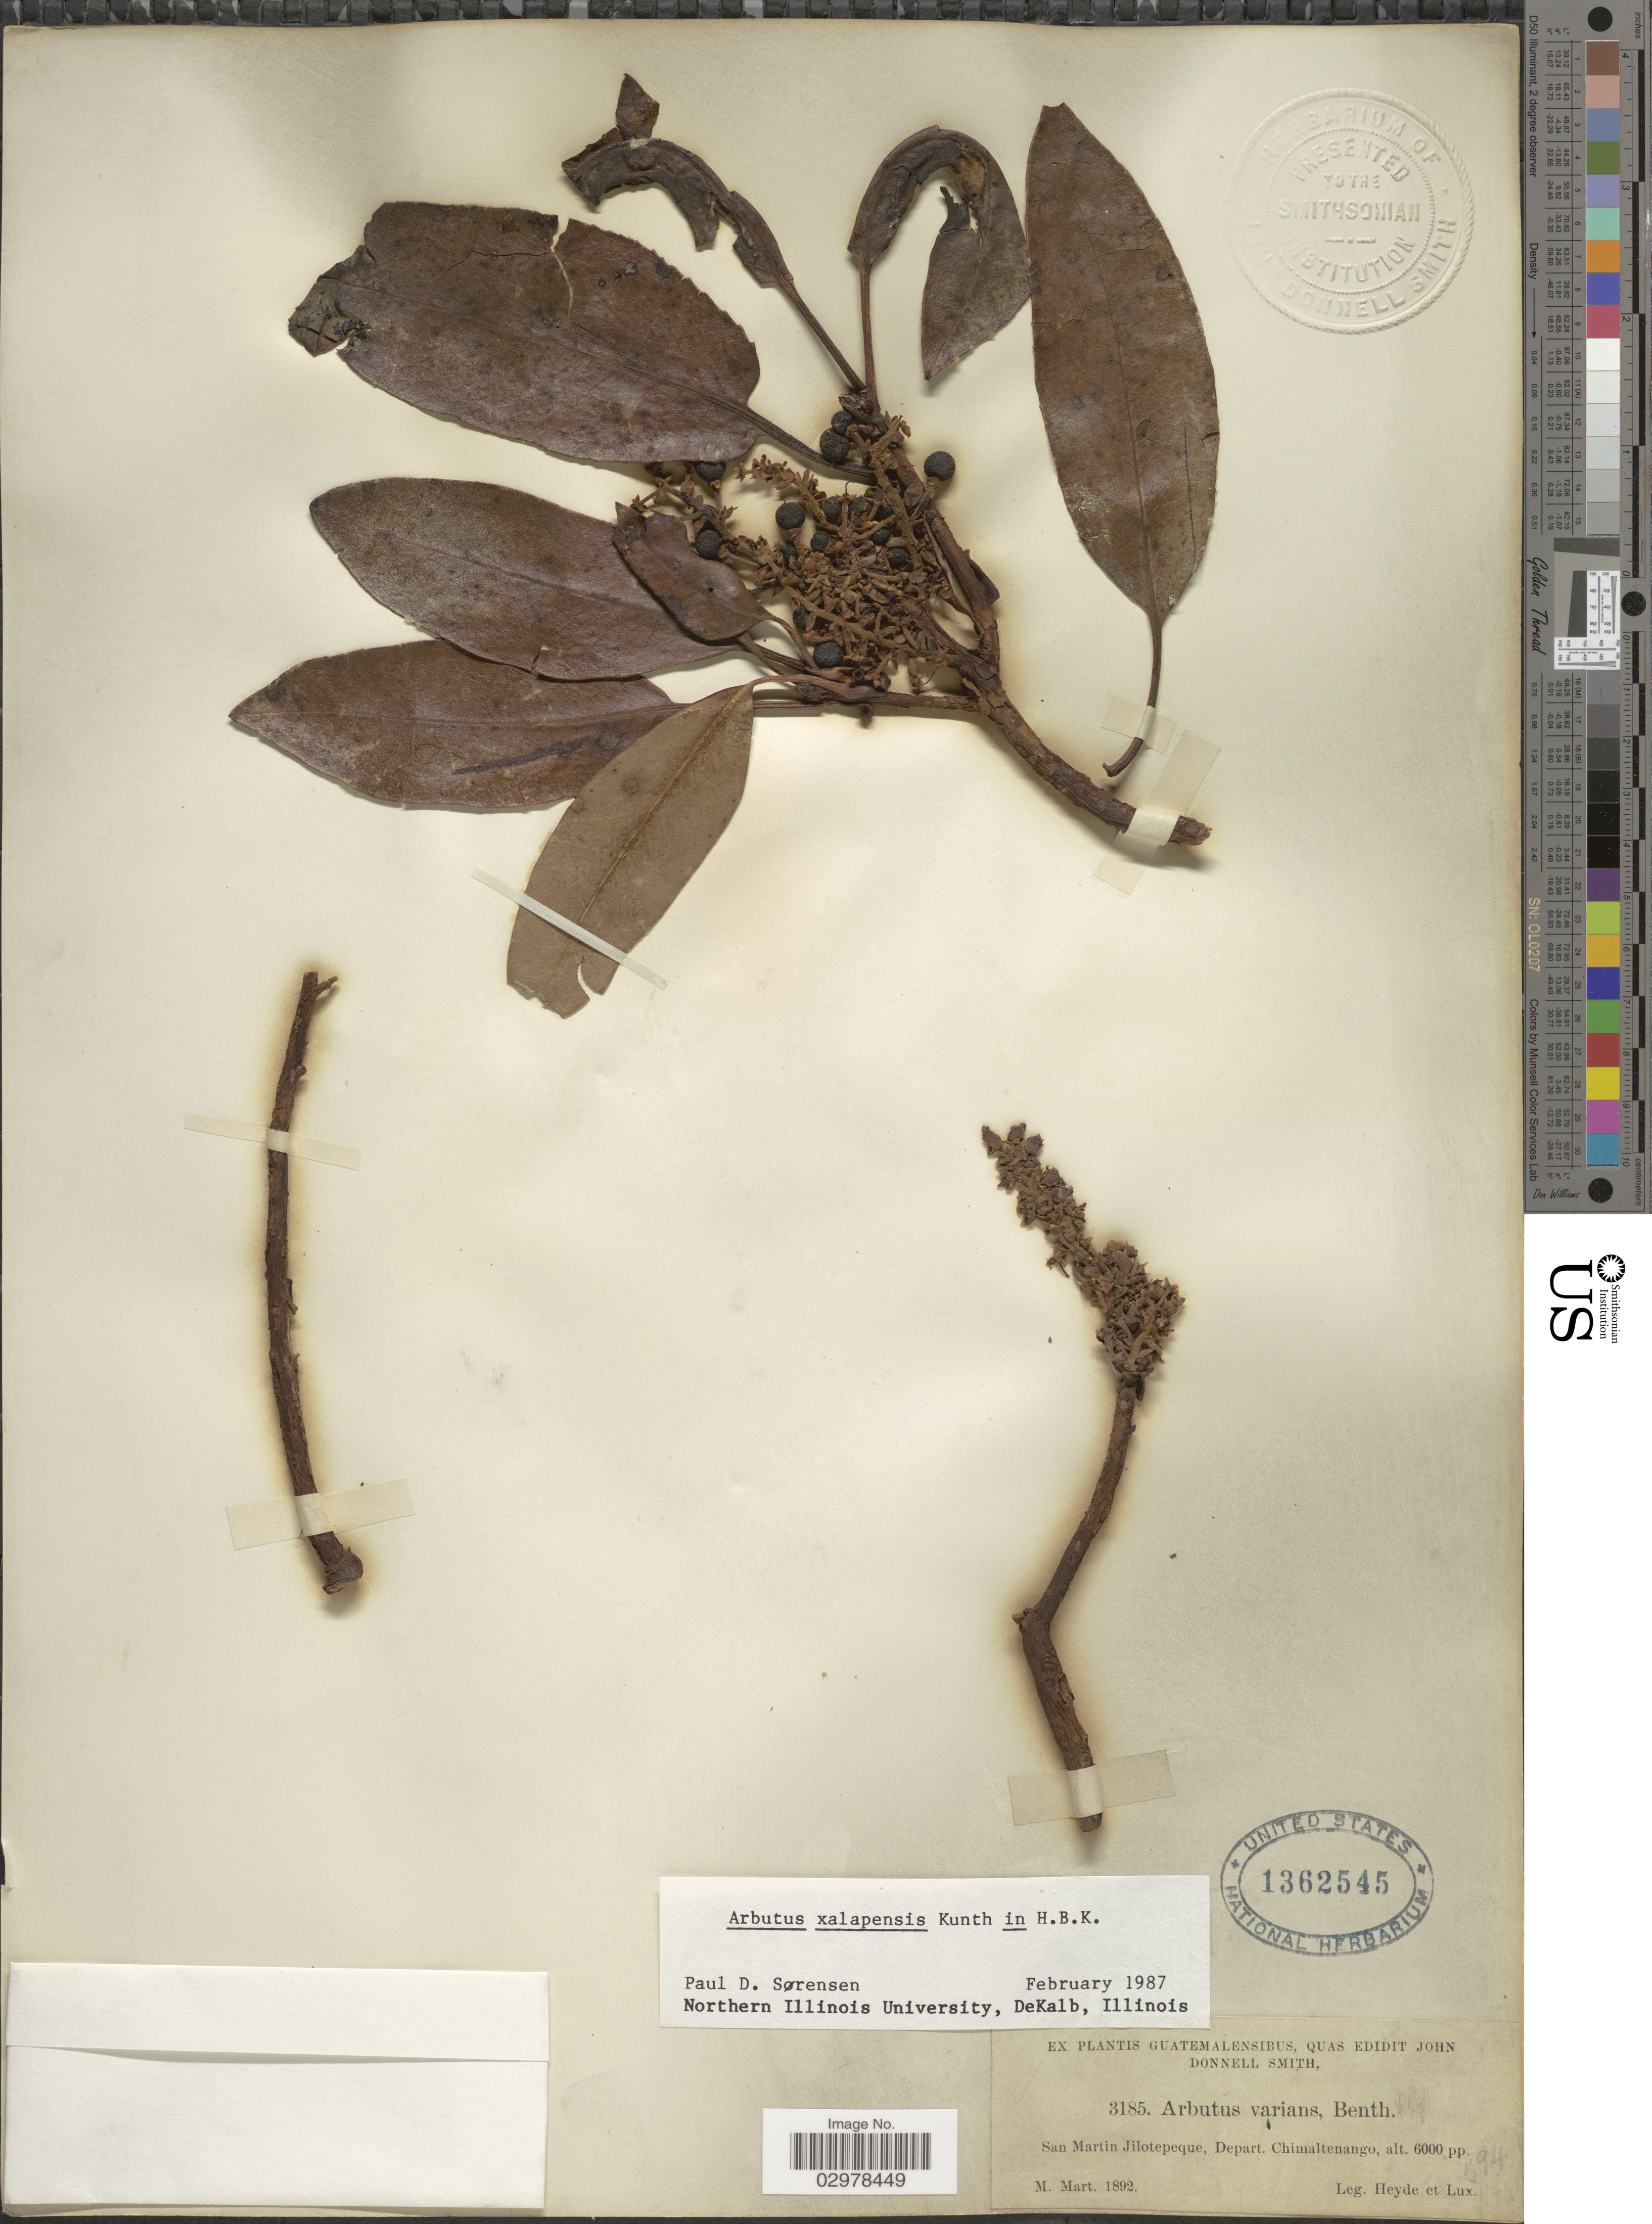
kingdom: Plantae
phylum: Tracheophyta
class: Magnoliopsida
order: Ericales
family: Ericaceae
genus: Arbutus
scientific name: Arbutus xalapensis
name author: Kunth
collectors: Heyde & Lux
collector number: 3185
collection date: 1892-03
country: Guatemala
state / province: Chimaltenango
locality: San Martin Jilotepeque, Depart. Chimaltenango.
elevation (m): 1829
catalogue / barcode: US 1362545